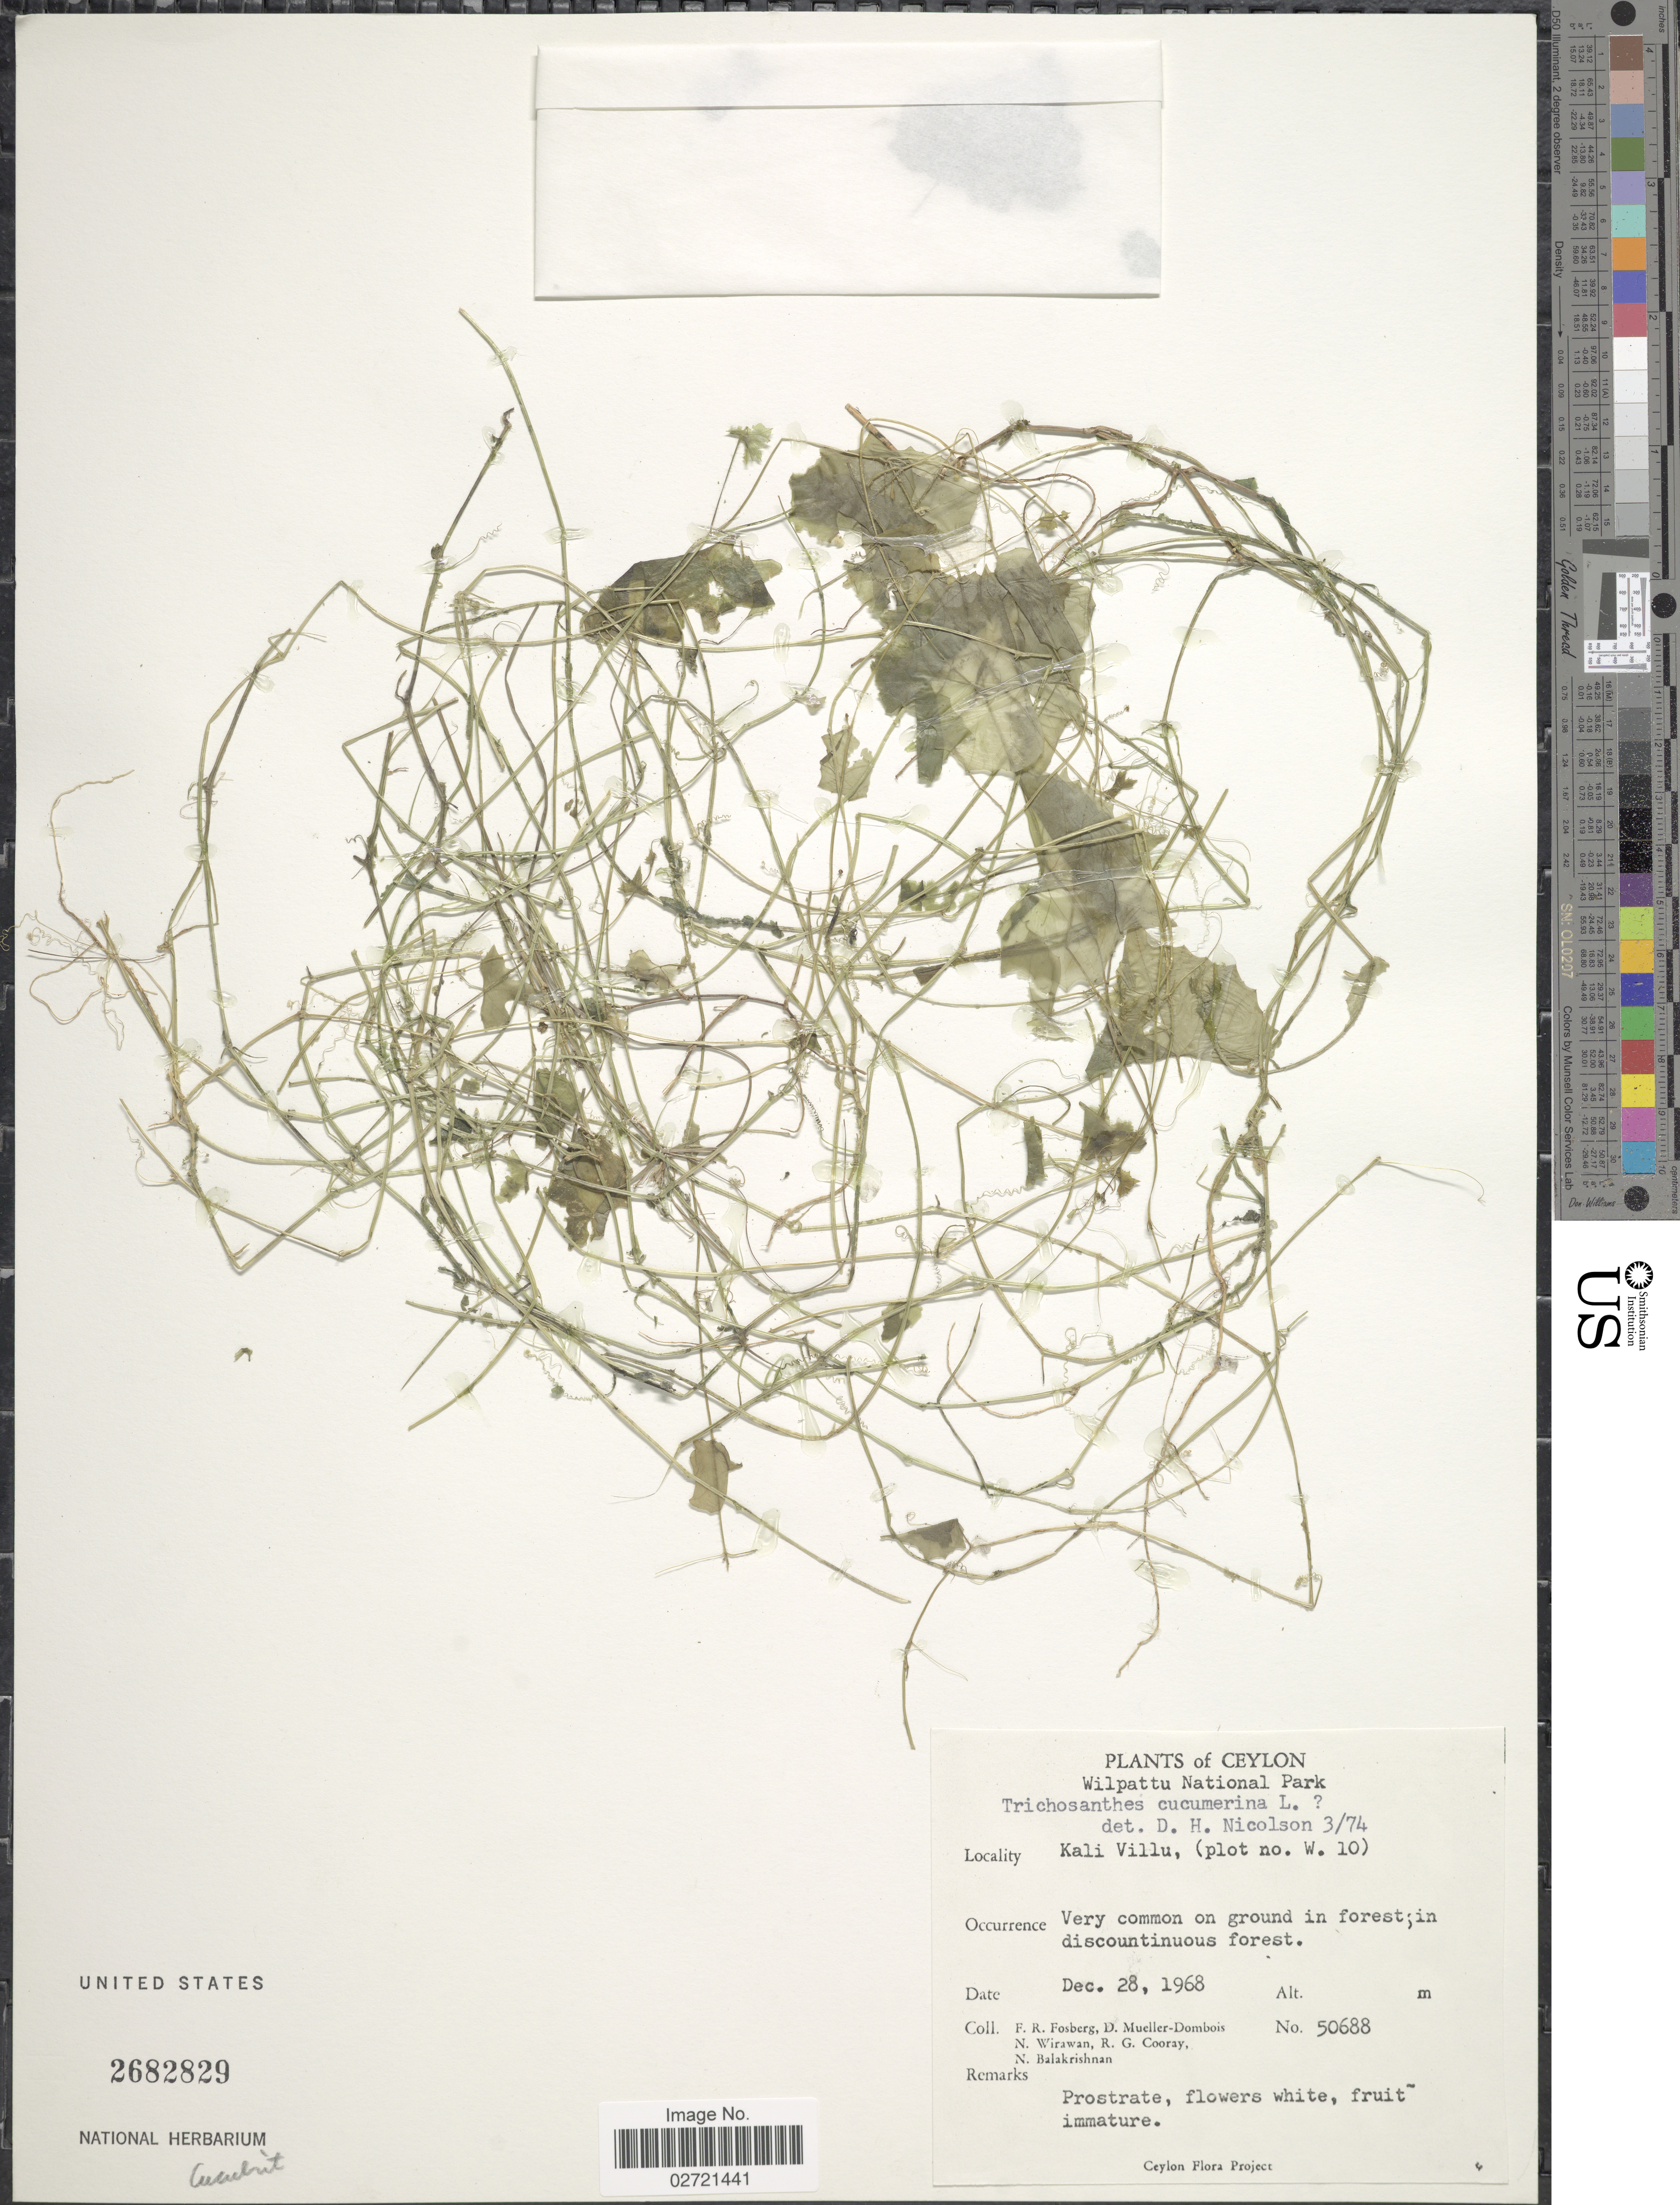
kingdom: Plantae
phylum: Tracheophyta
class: Magnoliopsida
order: Cucurbitales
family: Cucurbitaceae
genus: Trichosanthes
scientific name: Trichosanthes cucumerina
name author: L.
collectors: F. R. Fosberg & D. Mueller-Dombois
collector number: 50688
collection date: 1968-12-28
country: Sri Lanka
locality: Ceylon, Wilpattu National Park, Kali Villu (plot no. W. 10)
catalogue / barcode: US 2682829